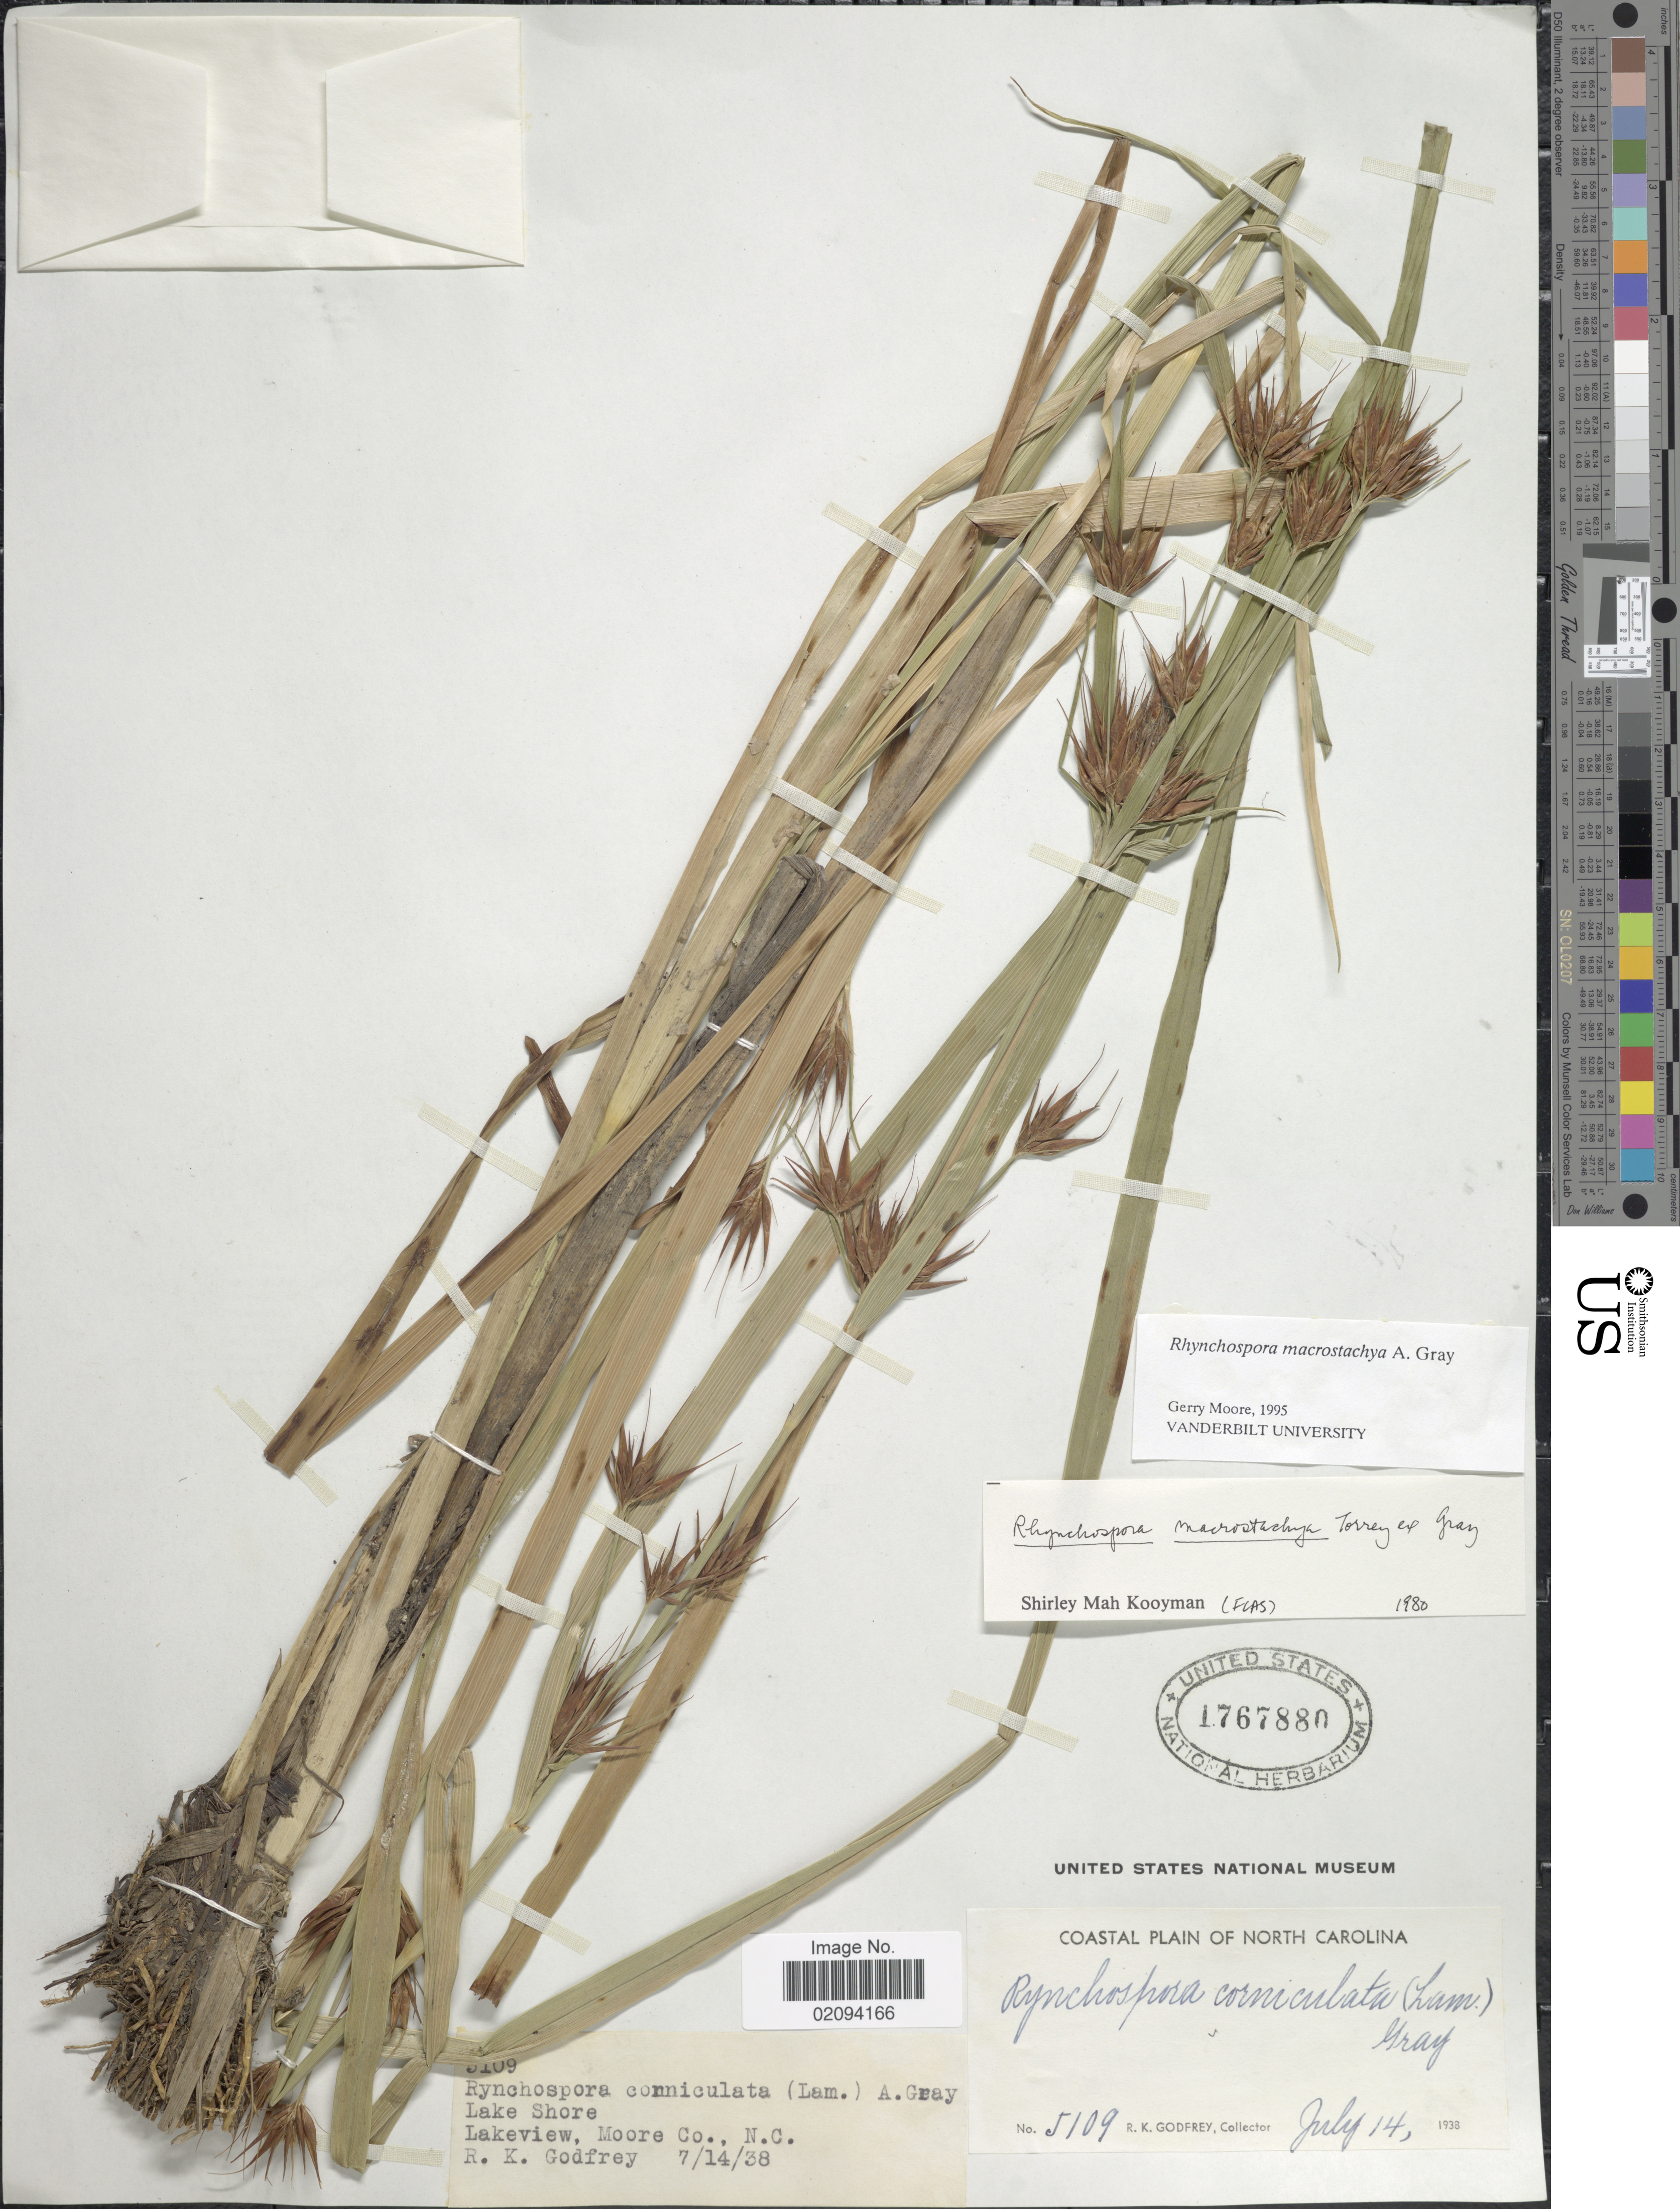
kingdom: Plantae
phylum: Tracheophyta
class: Liliopsida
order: Poales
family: Cyperaceae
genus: Rhynchospora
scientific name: Rhynchospora macrostachya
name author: Torr. ex A. Gray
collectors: R. K. Godfrey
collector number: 5109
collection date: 1938-07-14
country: United States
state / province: North Carolina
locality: Lake Shore. Lakeview, Moore Co.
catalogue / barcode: US 1767880